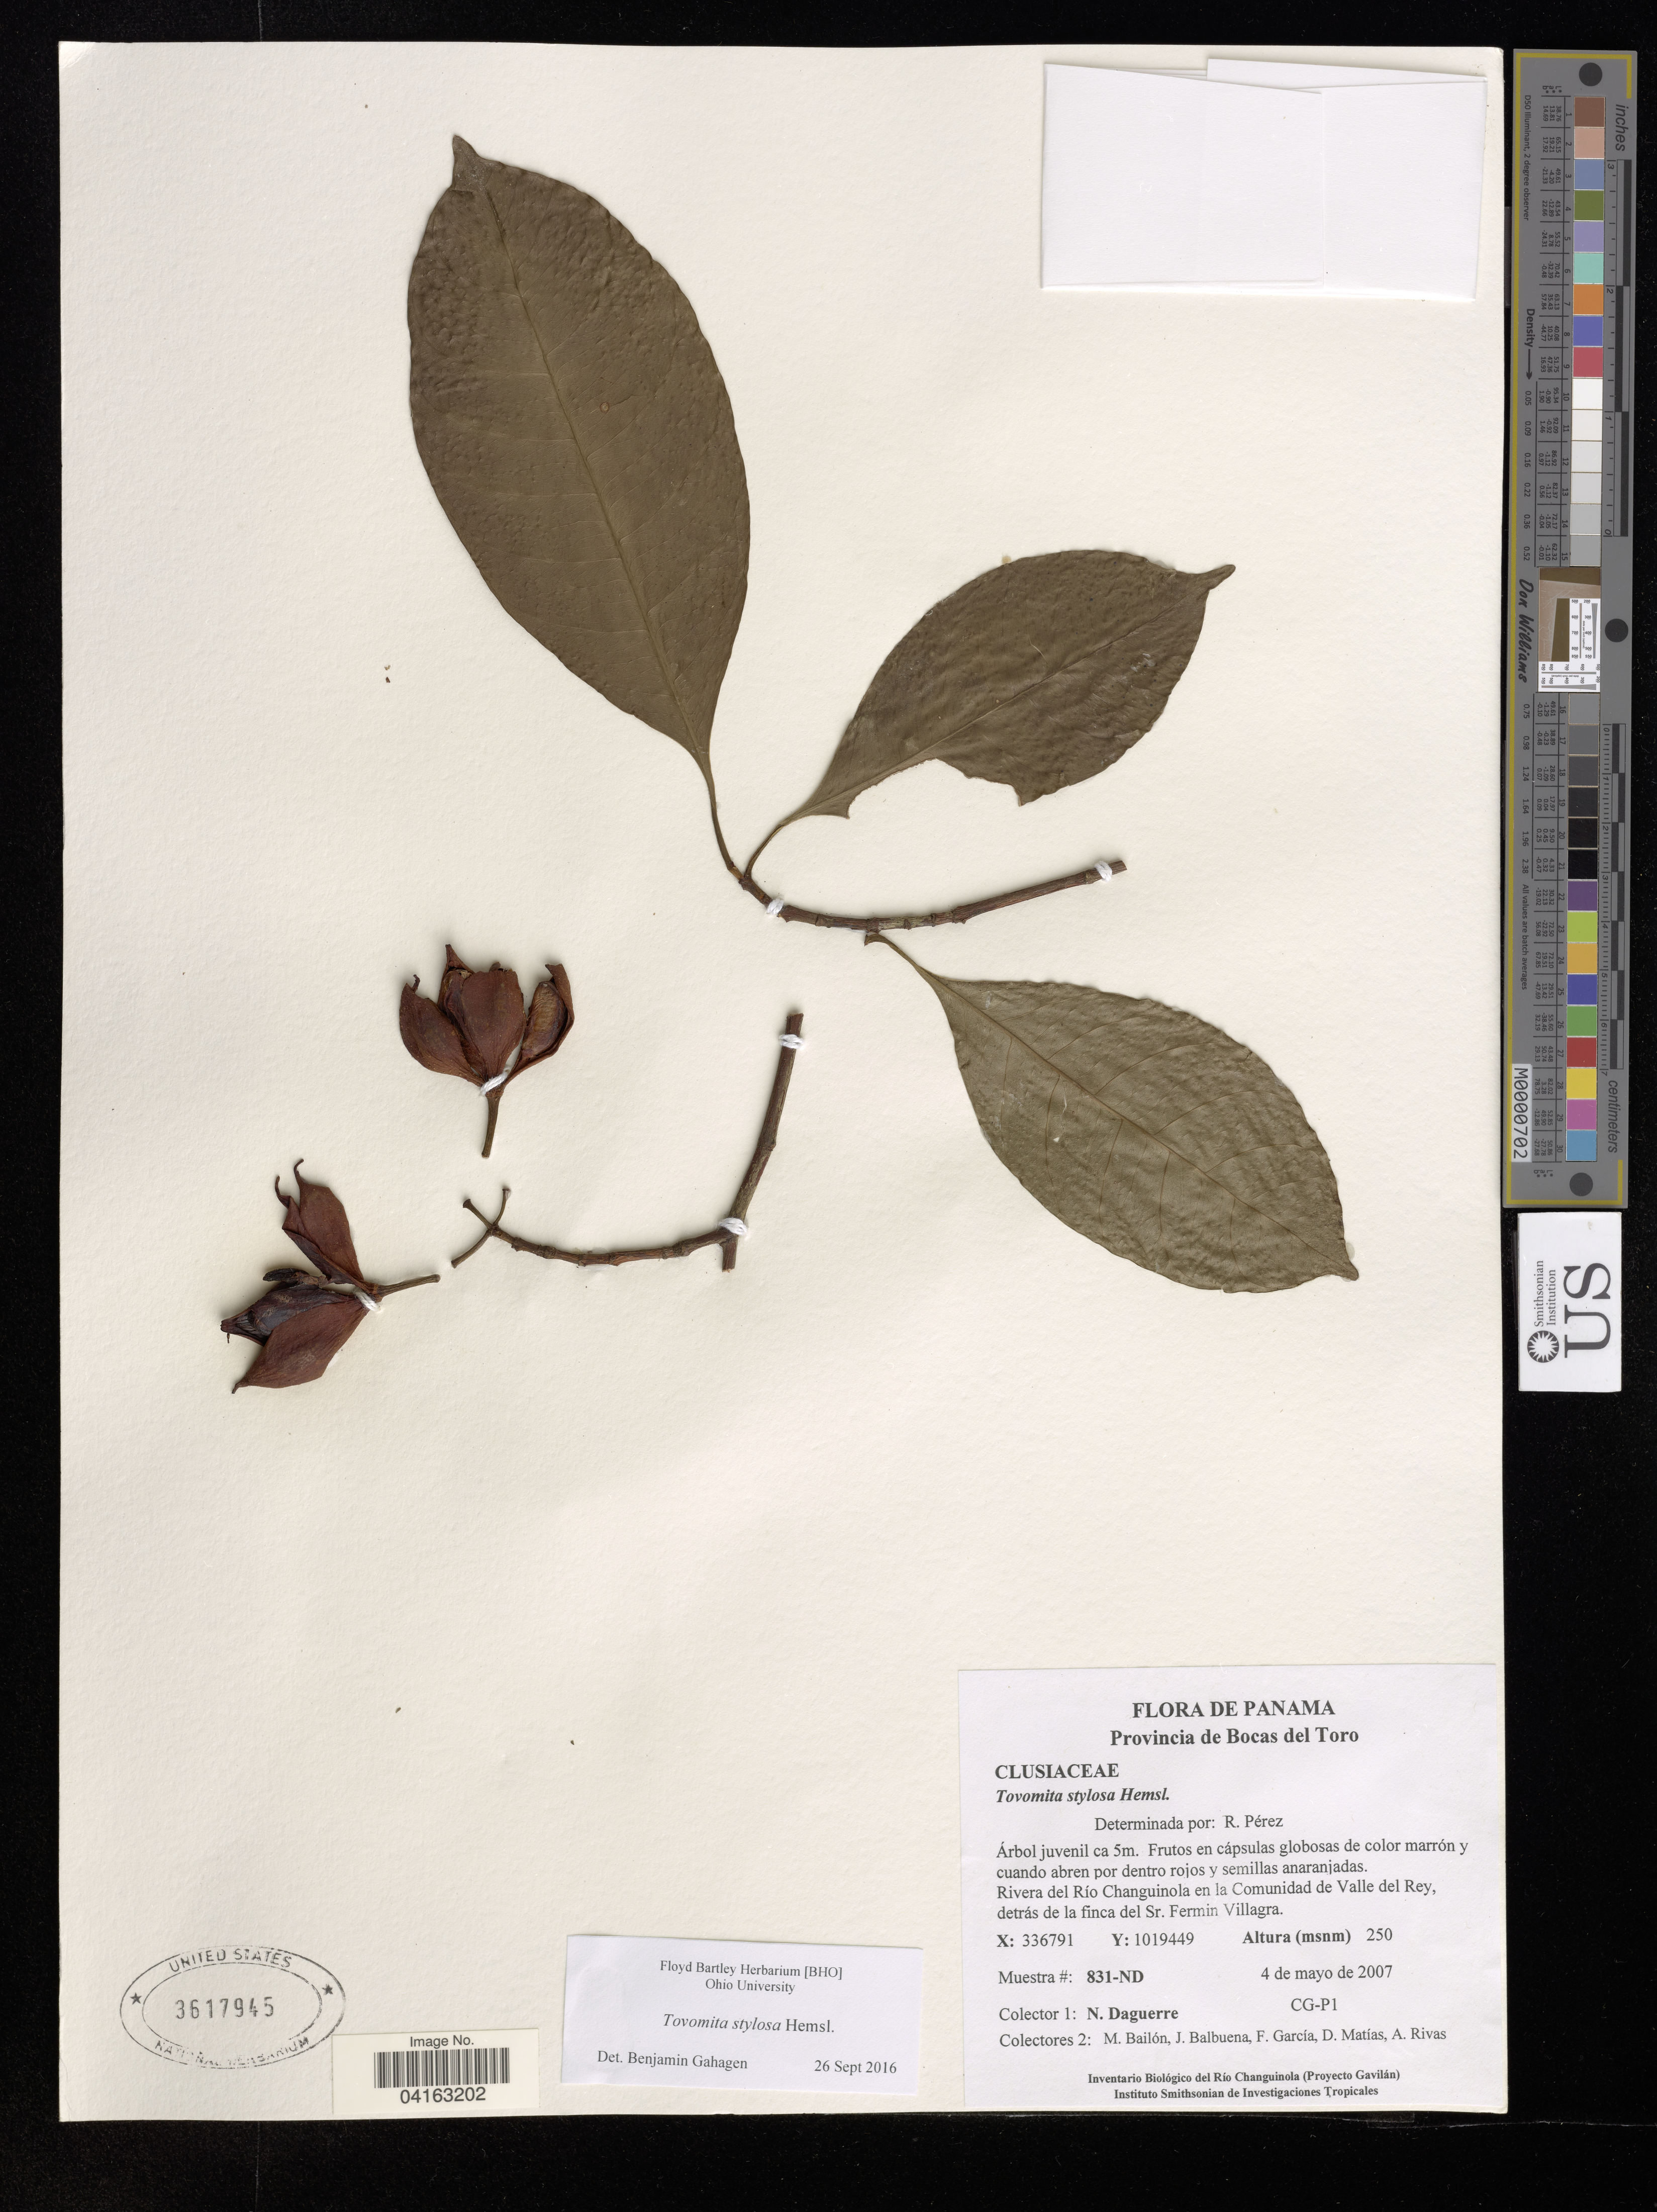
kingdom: Plantae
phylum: Tracheophyta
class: Magnoliopsida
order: Malpighiales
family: Clusiaceae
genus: Tovomita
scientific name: Tovomita stylosa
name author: Hemsl.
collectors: N. Daguerre, M. Bailón, J. Balbuena, F. Garcia & et al.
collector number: CG-P1?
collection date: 2007-05-04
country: Panama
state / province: Bocas del Toro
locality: Rivera del Río Changuinola en la Comunidad de Valle del Rey, detrás de la finca del Sr. Fermin Villagra.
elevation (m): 250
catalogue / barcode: US 3617945